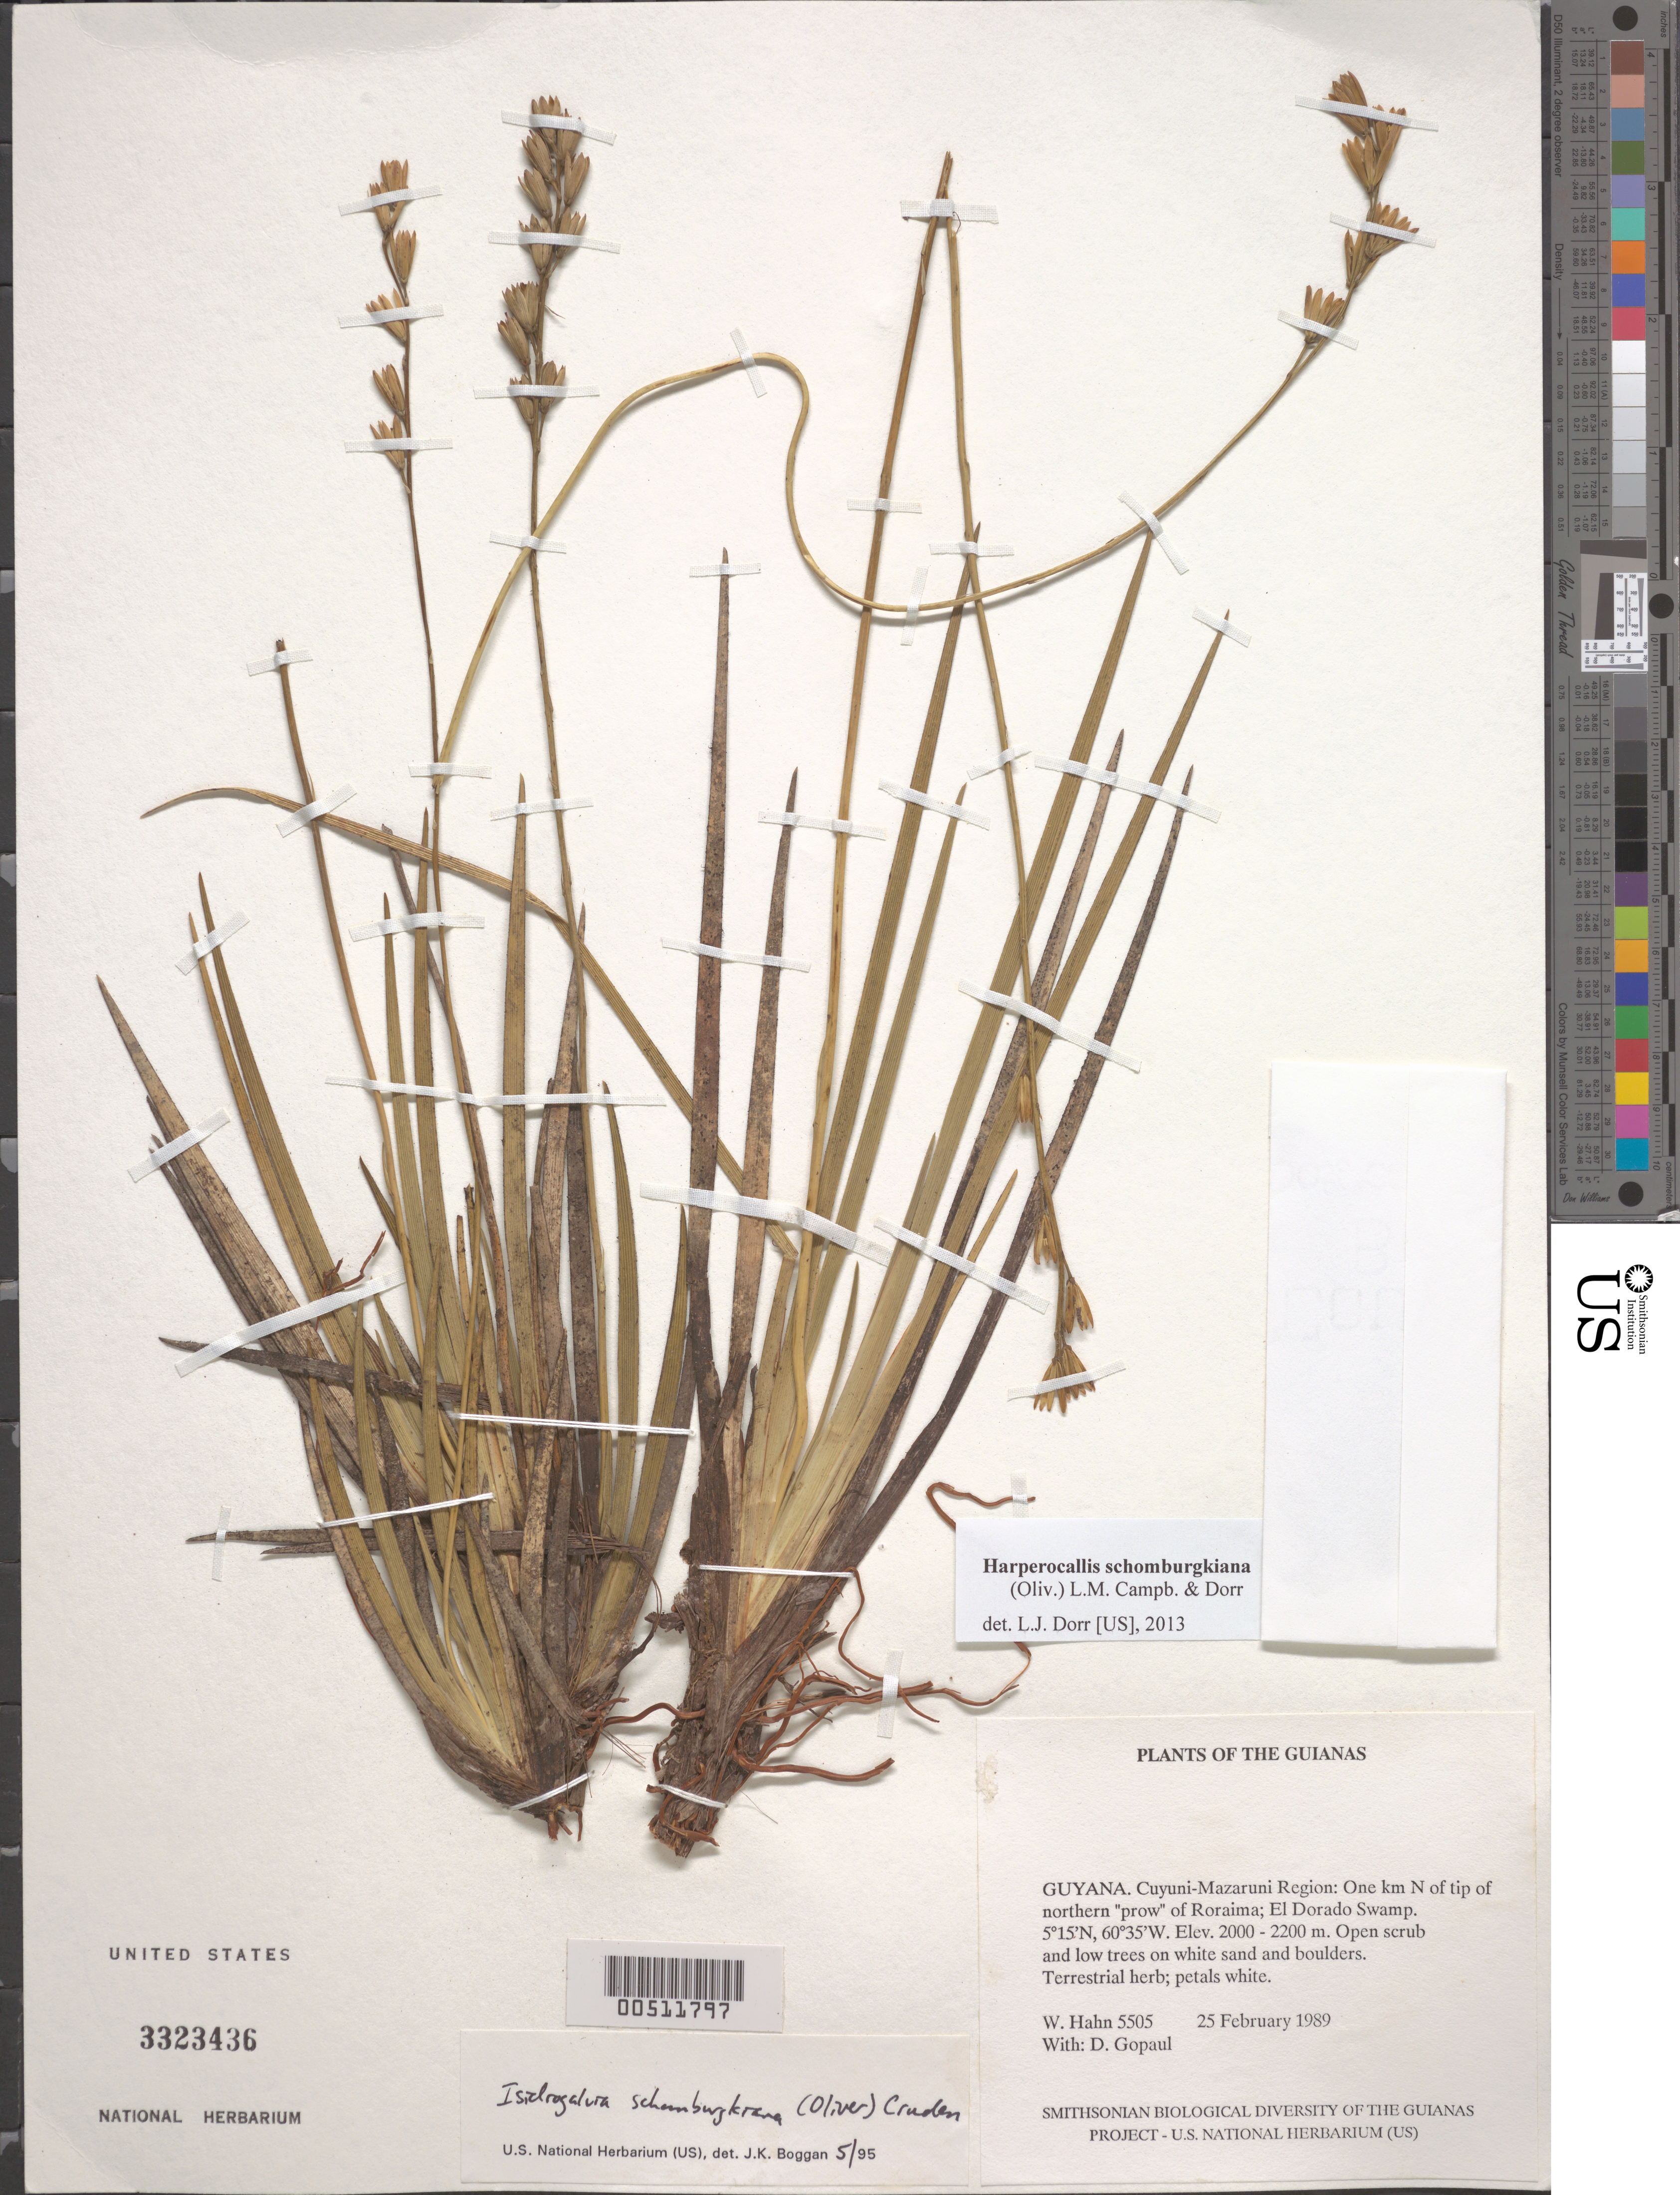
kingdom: Plantae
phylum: Tracheophyta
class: Liliopsida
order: Alismatales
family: Tofieldiaceae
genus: Harperocallis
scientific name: Harperocallis schomburgkiana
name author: (Oliv.) L.M. Campb. & Dorr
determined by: Dorr, L. J., (BOT), Smithsonian Institution - National Museum of Natural History (UNITED STATES)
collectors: W. Hahn & D. Gopaul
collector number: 5505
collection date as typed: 25 February 1989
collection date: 1989-02-25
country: Guyana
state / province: Cuyuni-Mazaruni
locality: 1 km N of tip of northern "prow" of Roraima; El Dorado Swamp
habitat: Open scrub and low trees on white sand and boulders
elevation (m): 2000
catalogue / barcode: US 3323436